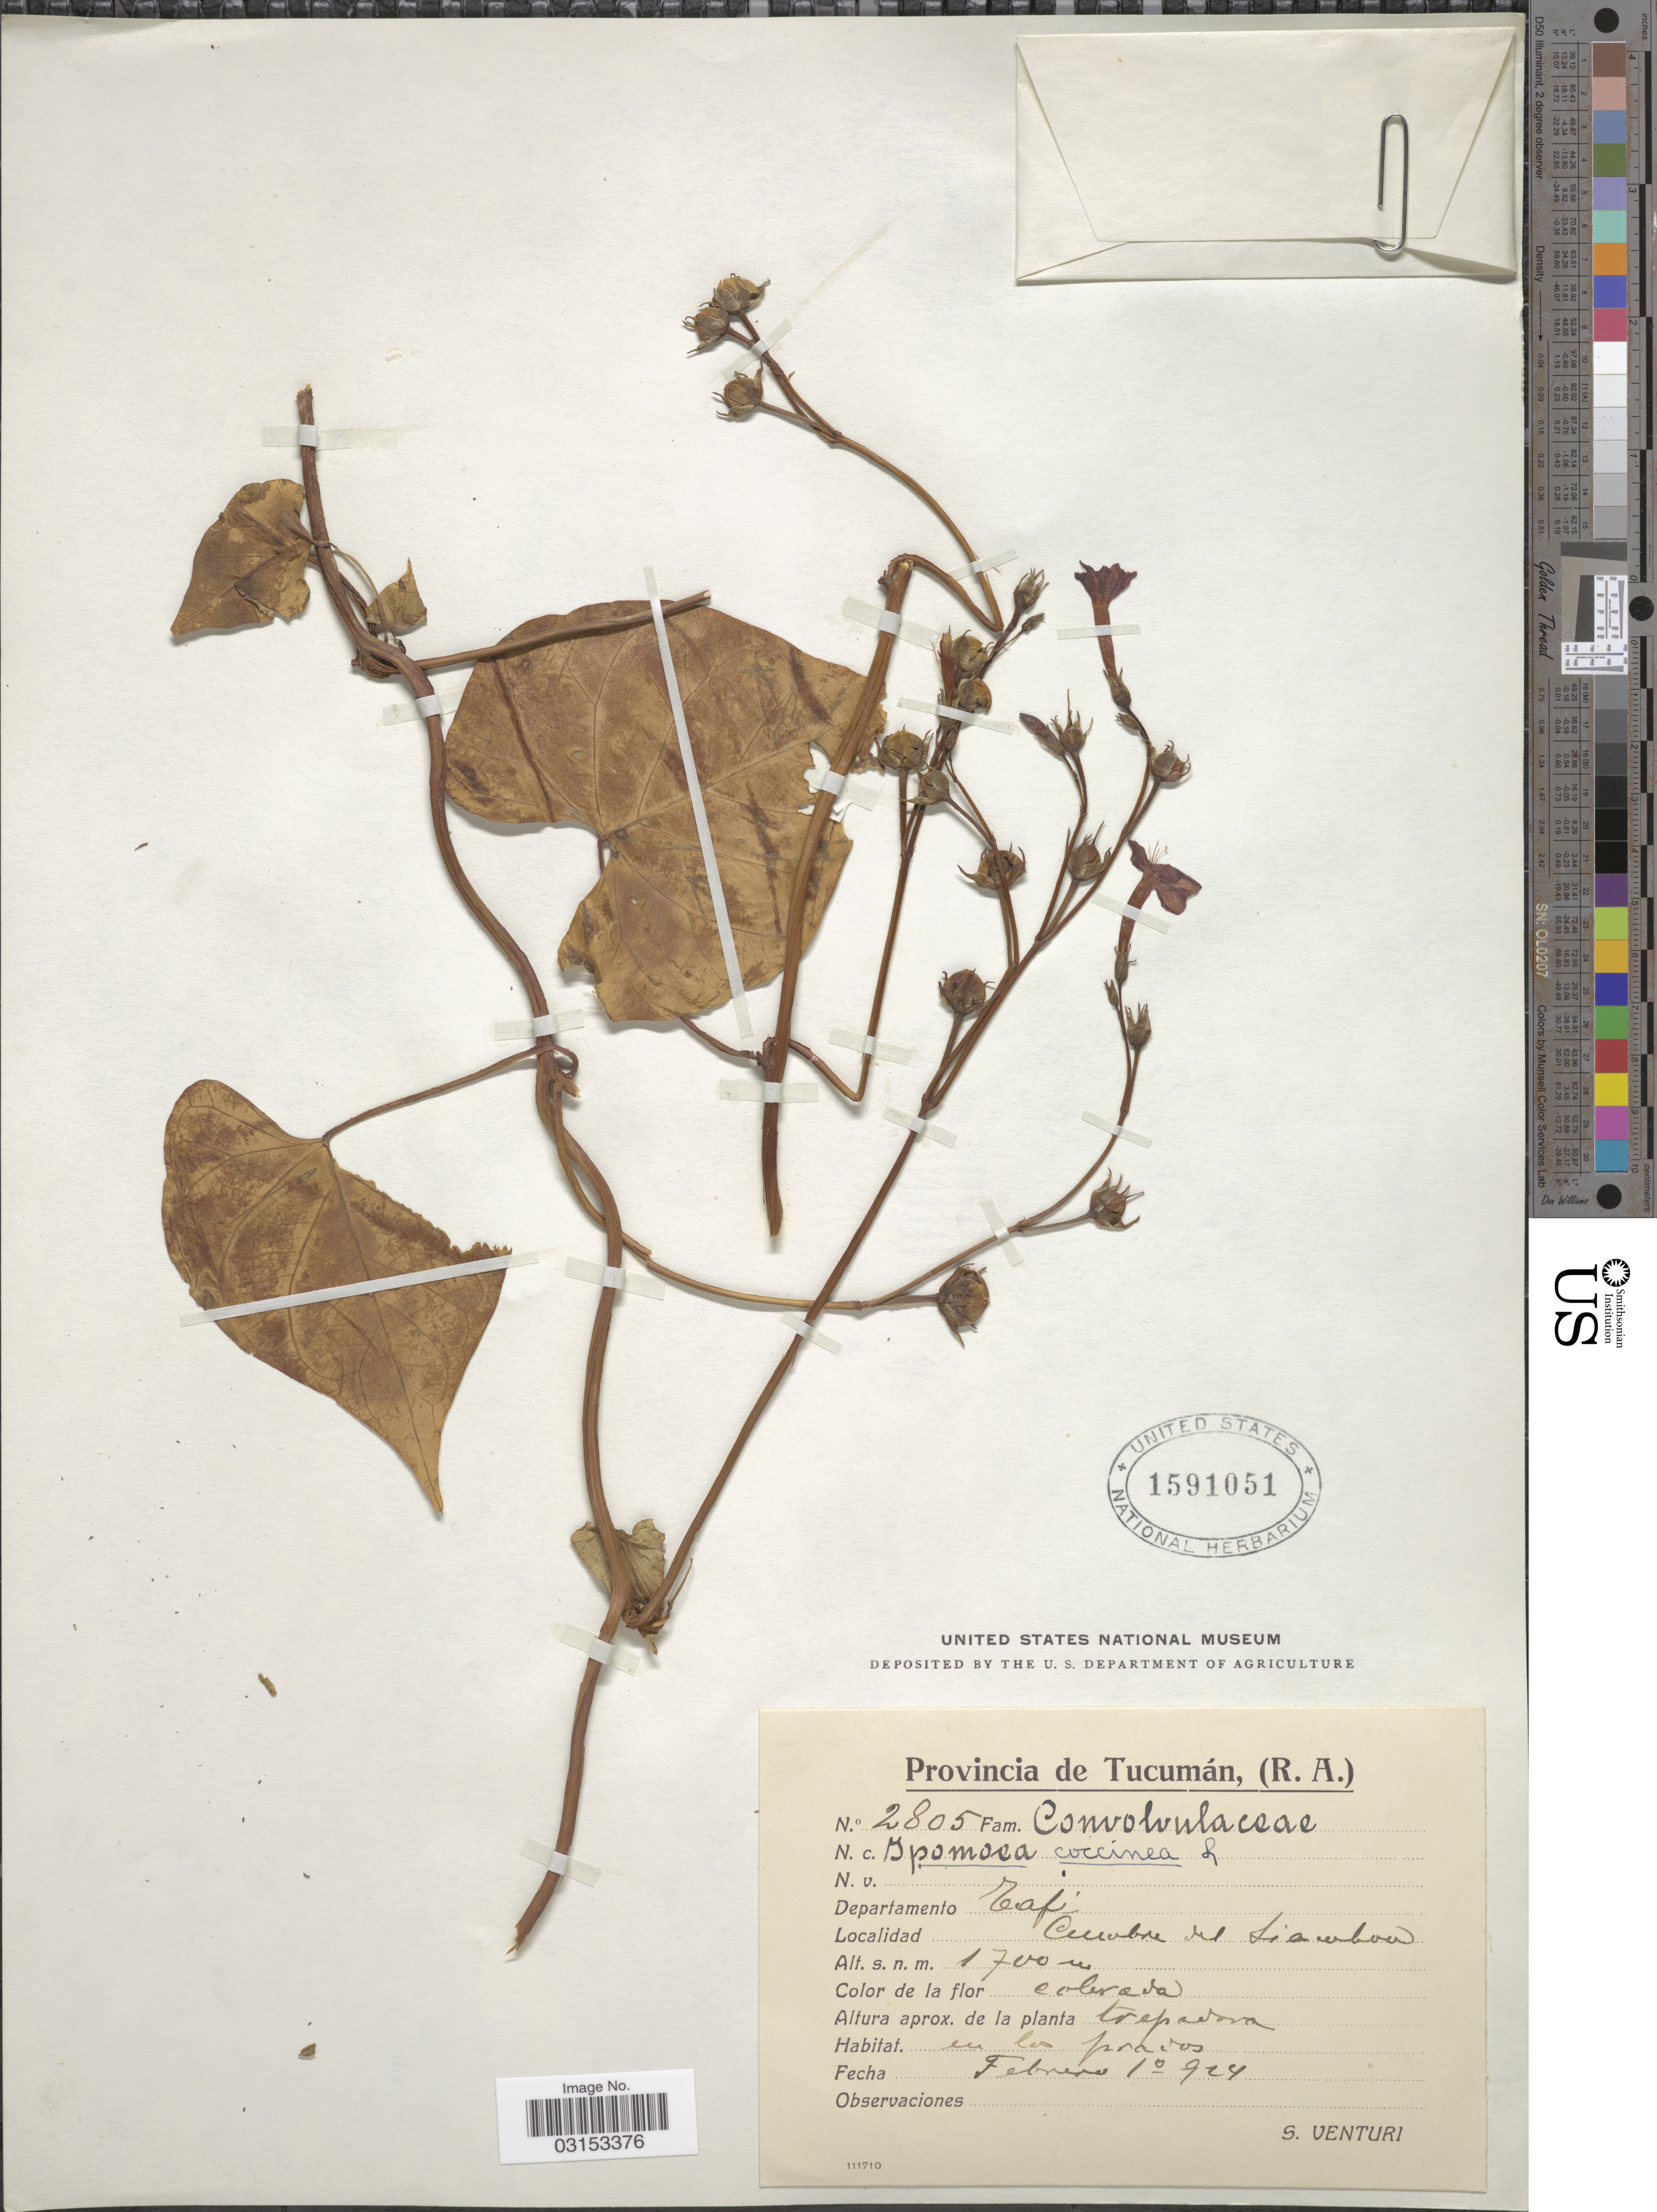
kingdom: Plantae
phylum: Tracheophyta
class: Magnoliopsida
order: Solanales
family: Convolvulaceae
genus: Ipomoea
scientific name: Ipomoea rubriflora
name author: O'Donell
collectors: S. Venturi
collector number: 2805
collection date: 1924-02-01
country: Argentina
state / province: Tucuman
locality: Departamento Tafi. Cumbre del Siambon.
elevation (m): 1700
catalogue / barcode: US 1591051